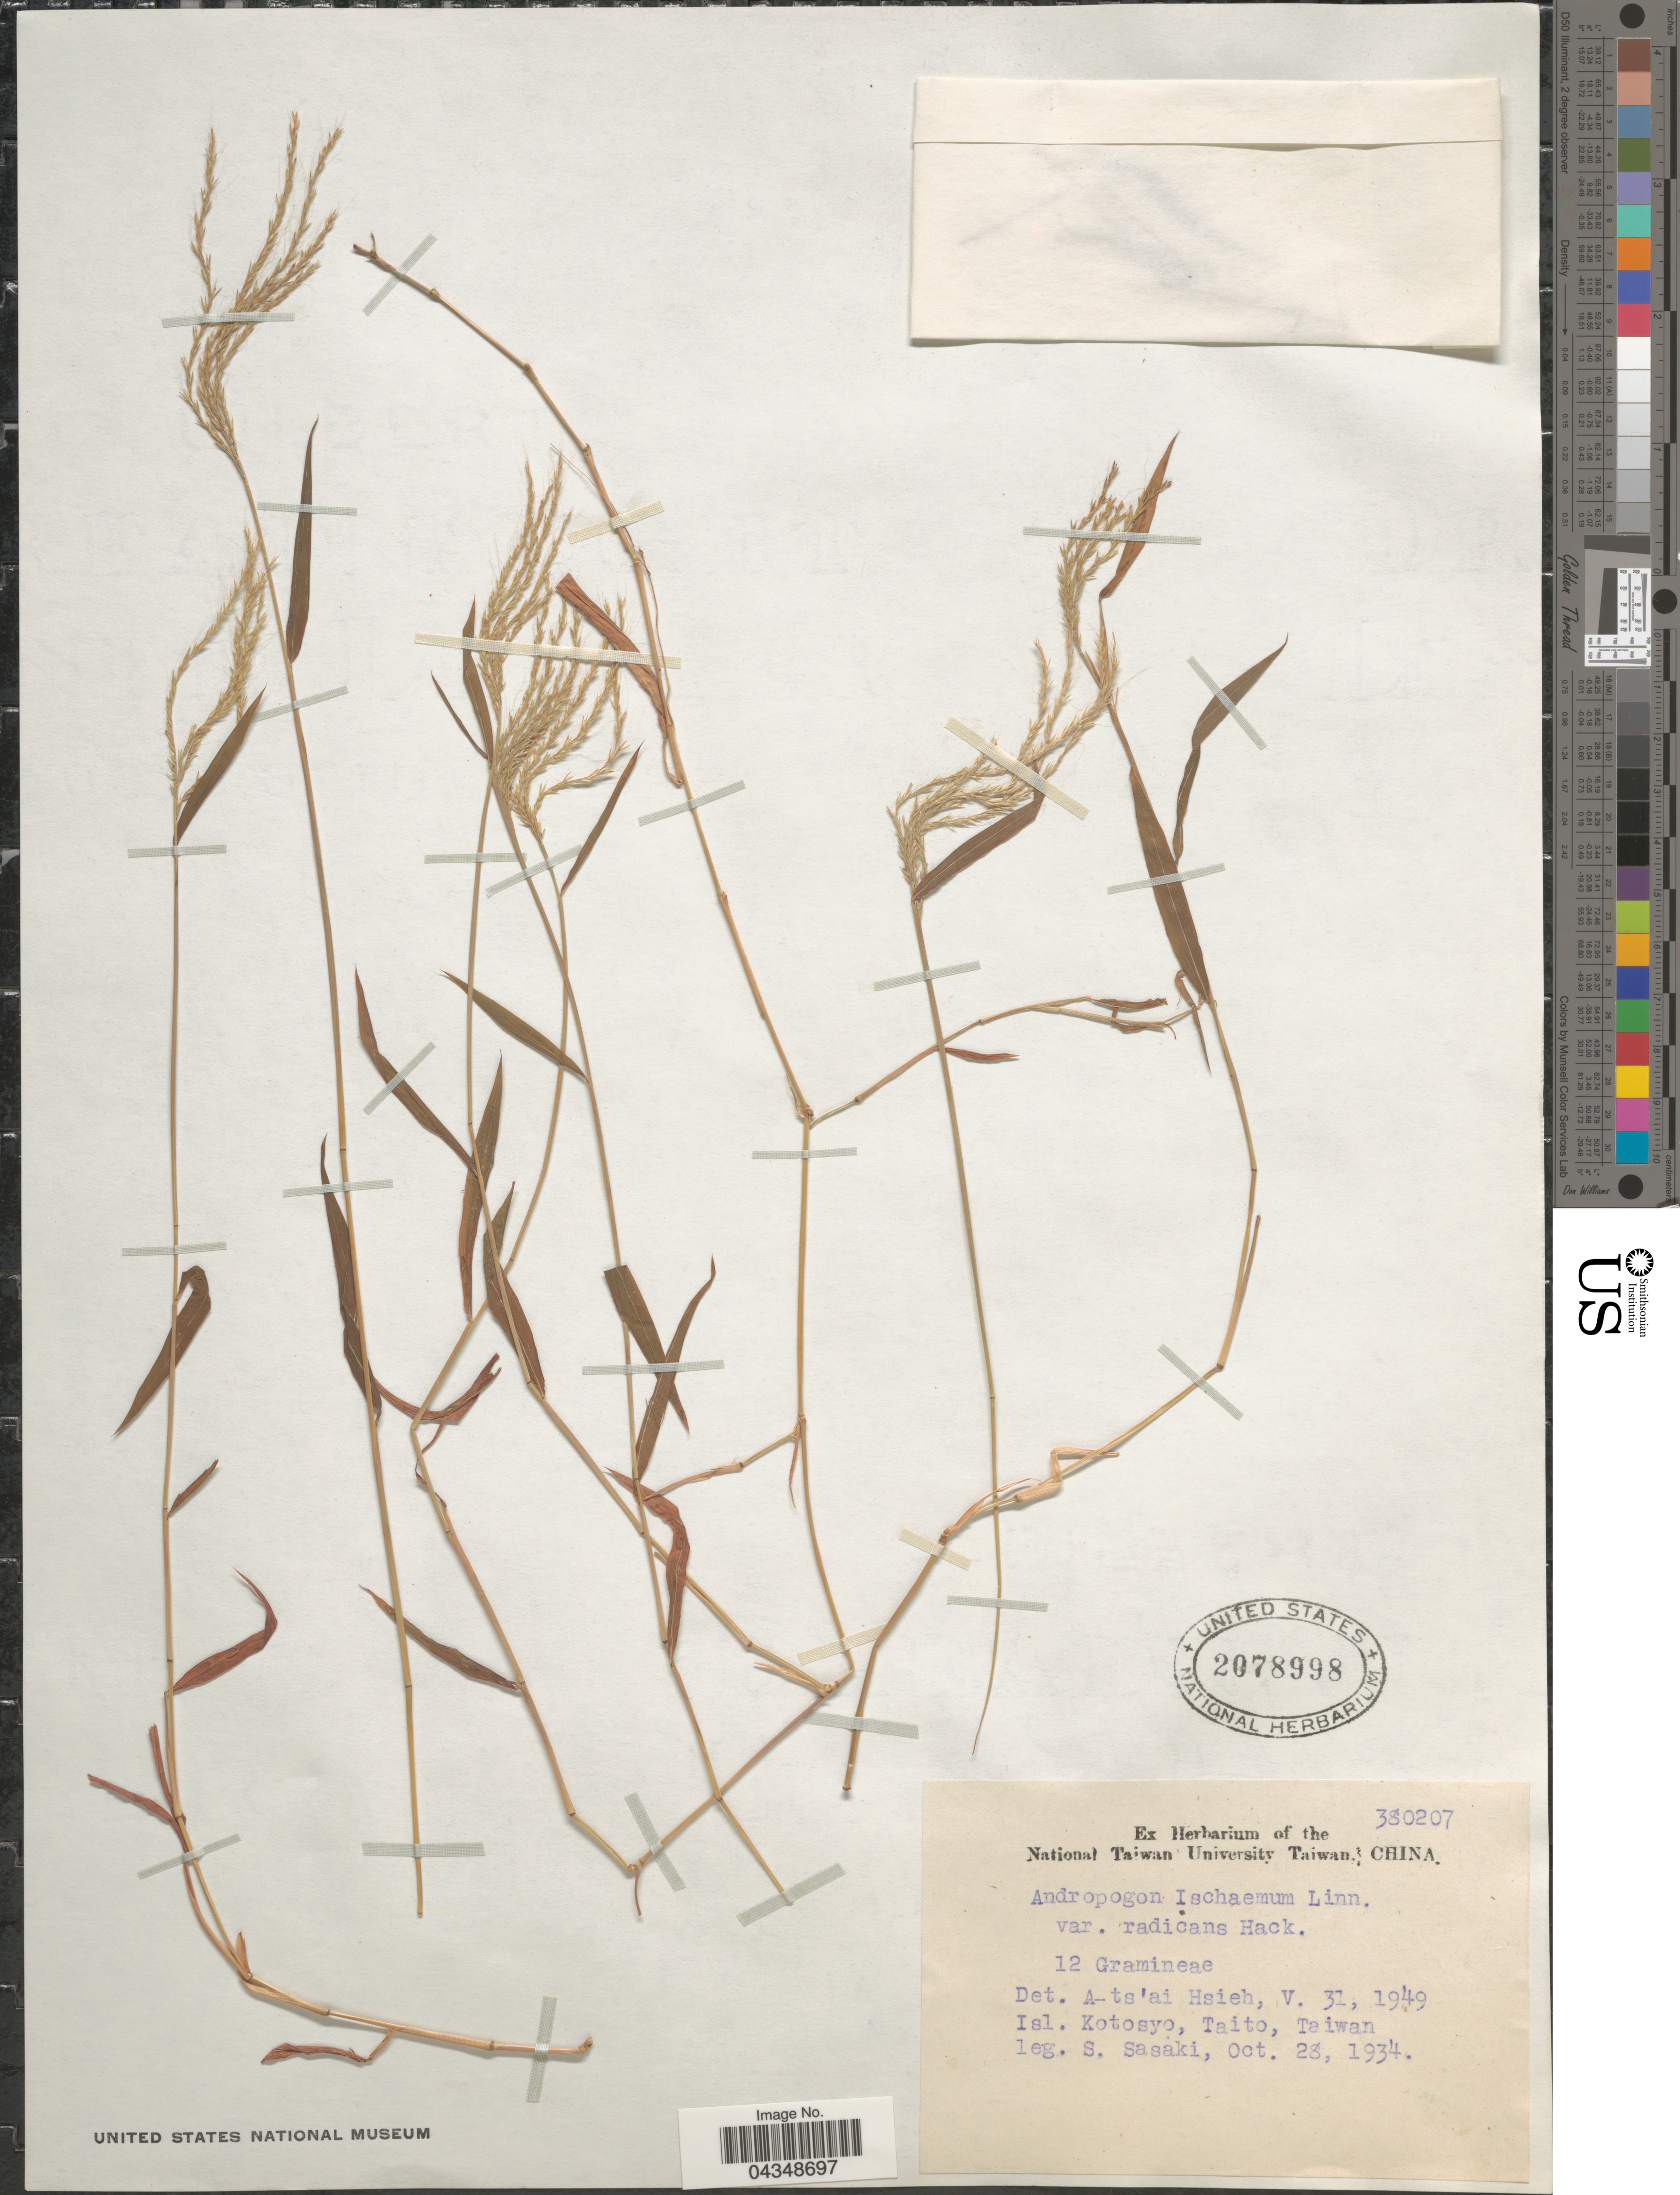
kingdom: Plantae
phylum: Tracheophyta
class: Liliopsida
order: Poales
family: Poaceae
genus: Bothriochloa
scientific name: Bothriochloa ischaemum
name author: (L.) Keng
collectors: S. Sasaki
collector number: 380207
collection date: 1934-10-28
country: Taiwan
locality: Isl. Kotosyo, Taito.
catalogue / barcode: US 2078998